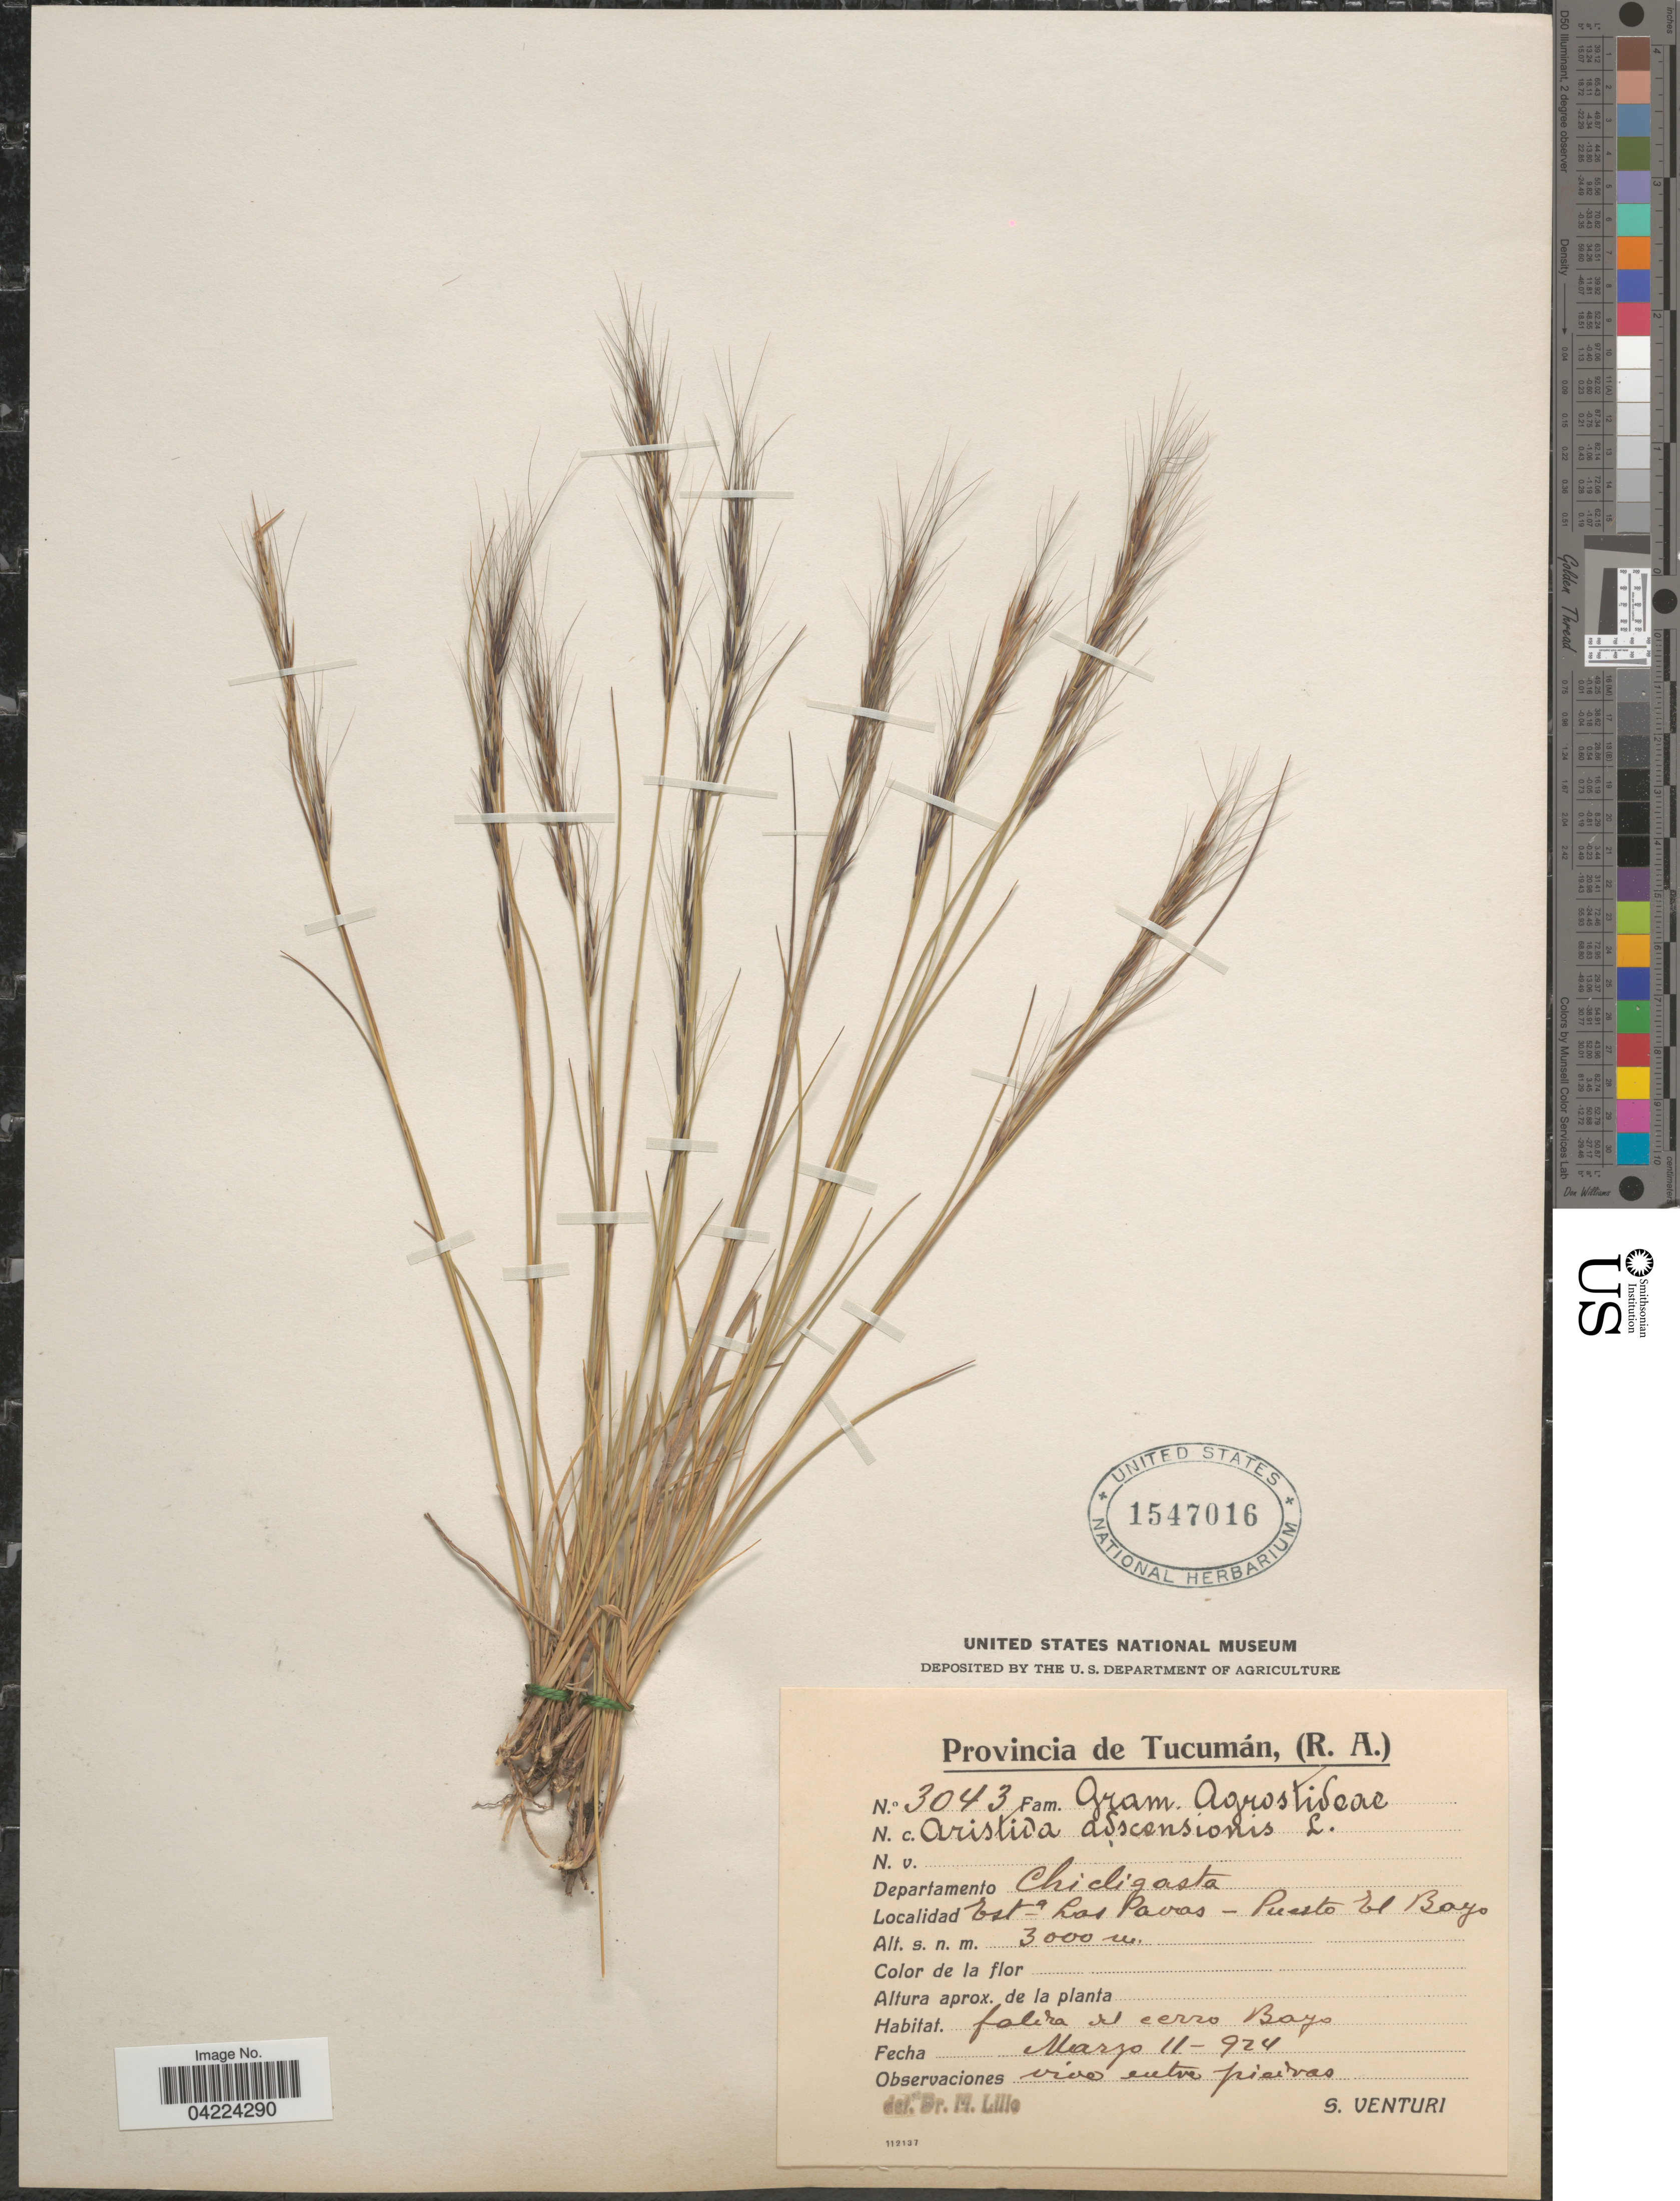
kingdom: Plantae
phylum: Tracheophyta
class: Liliopsida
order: Poales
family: Poaceae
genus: Aristida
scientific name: Aristida adscensionis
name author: L.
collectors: S. Venturi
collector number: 3043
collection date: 1924-03-11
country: Argentina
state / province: Tucuman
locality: Departamento Chicligasta. Esta Las Pavas - Puesto El Bayo. Falda del cerro Bayo.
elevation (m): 3000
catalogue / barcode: US 1547016